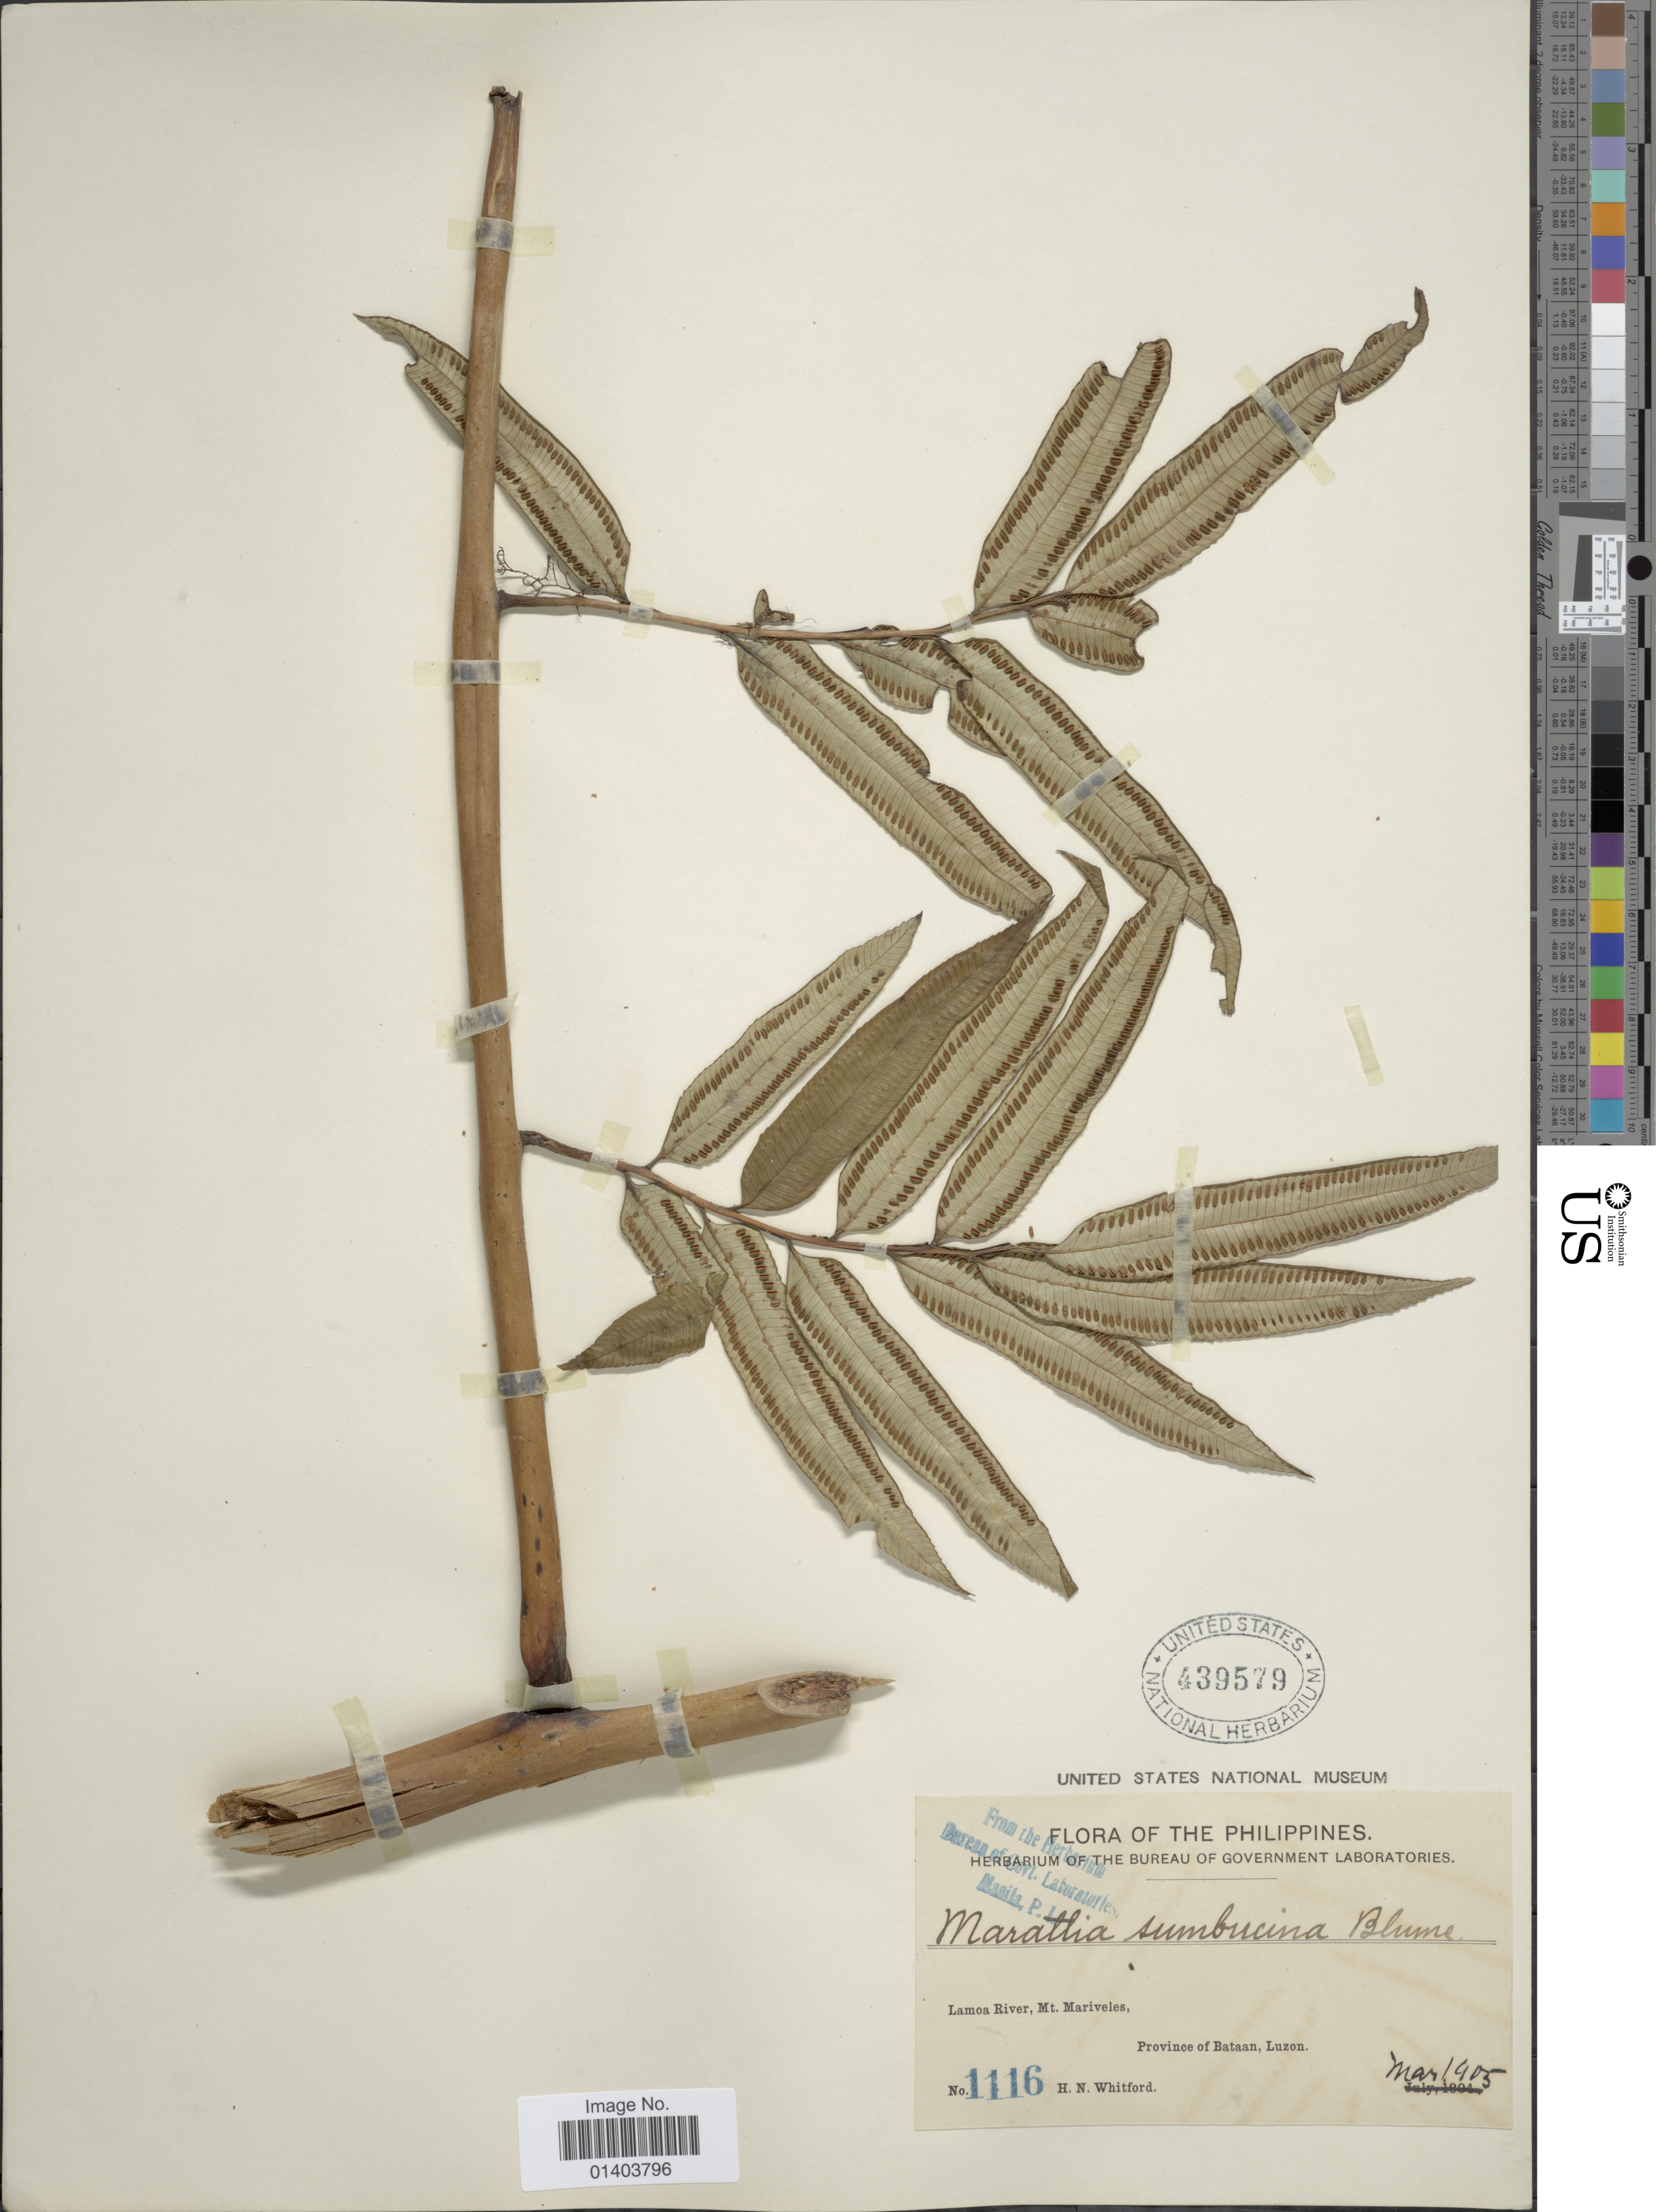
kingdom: Plantae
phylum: Tracheophyta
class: Polypodiopsida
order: Marattiales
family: Marattiaceae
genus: Ptisana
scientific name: Ptisana sambucina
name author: (Blume) Murdock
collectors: H. N. Whitford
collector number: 1116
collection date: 1905-03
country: Philippines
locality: Lamo River, Mt Mariveles, Province of Bataan, Luzon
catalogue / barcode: US 439579